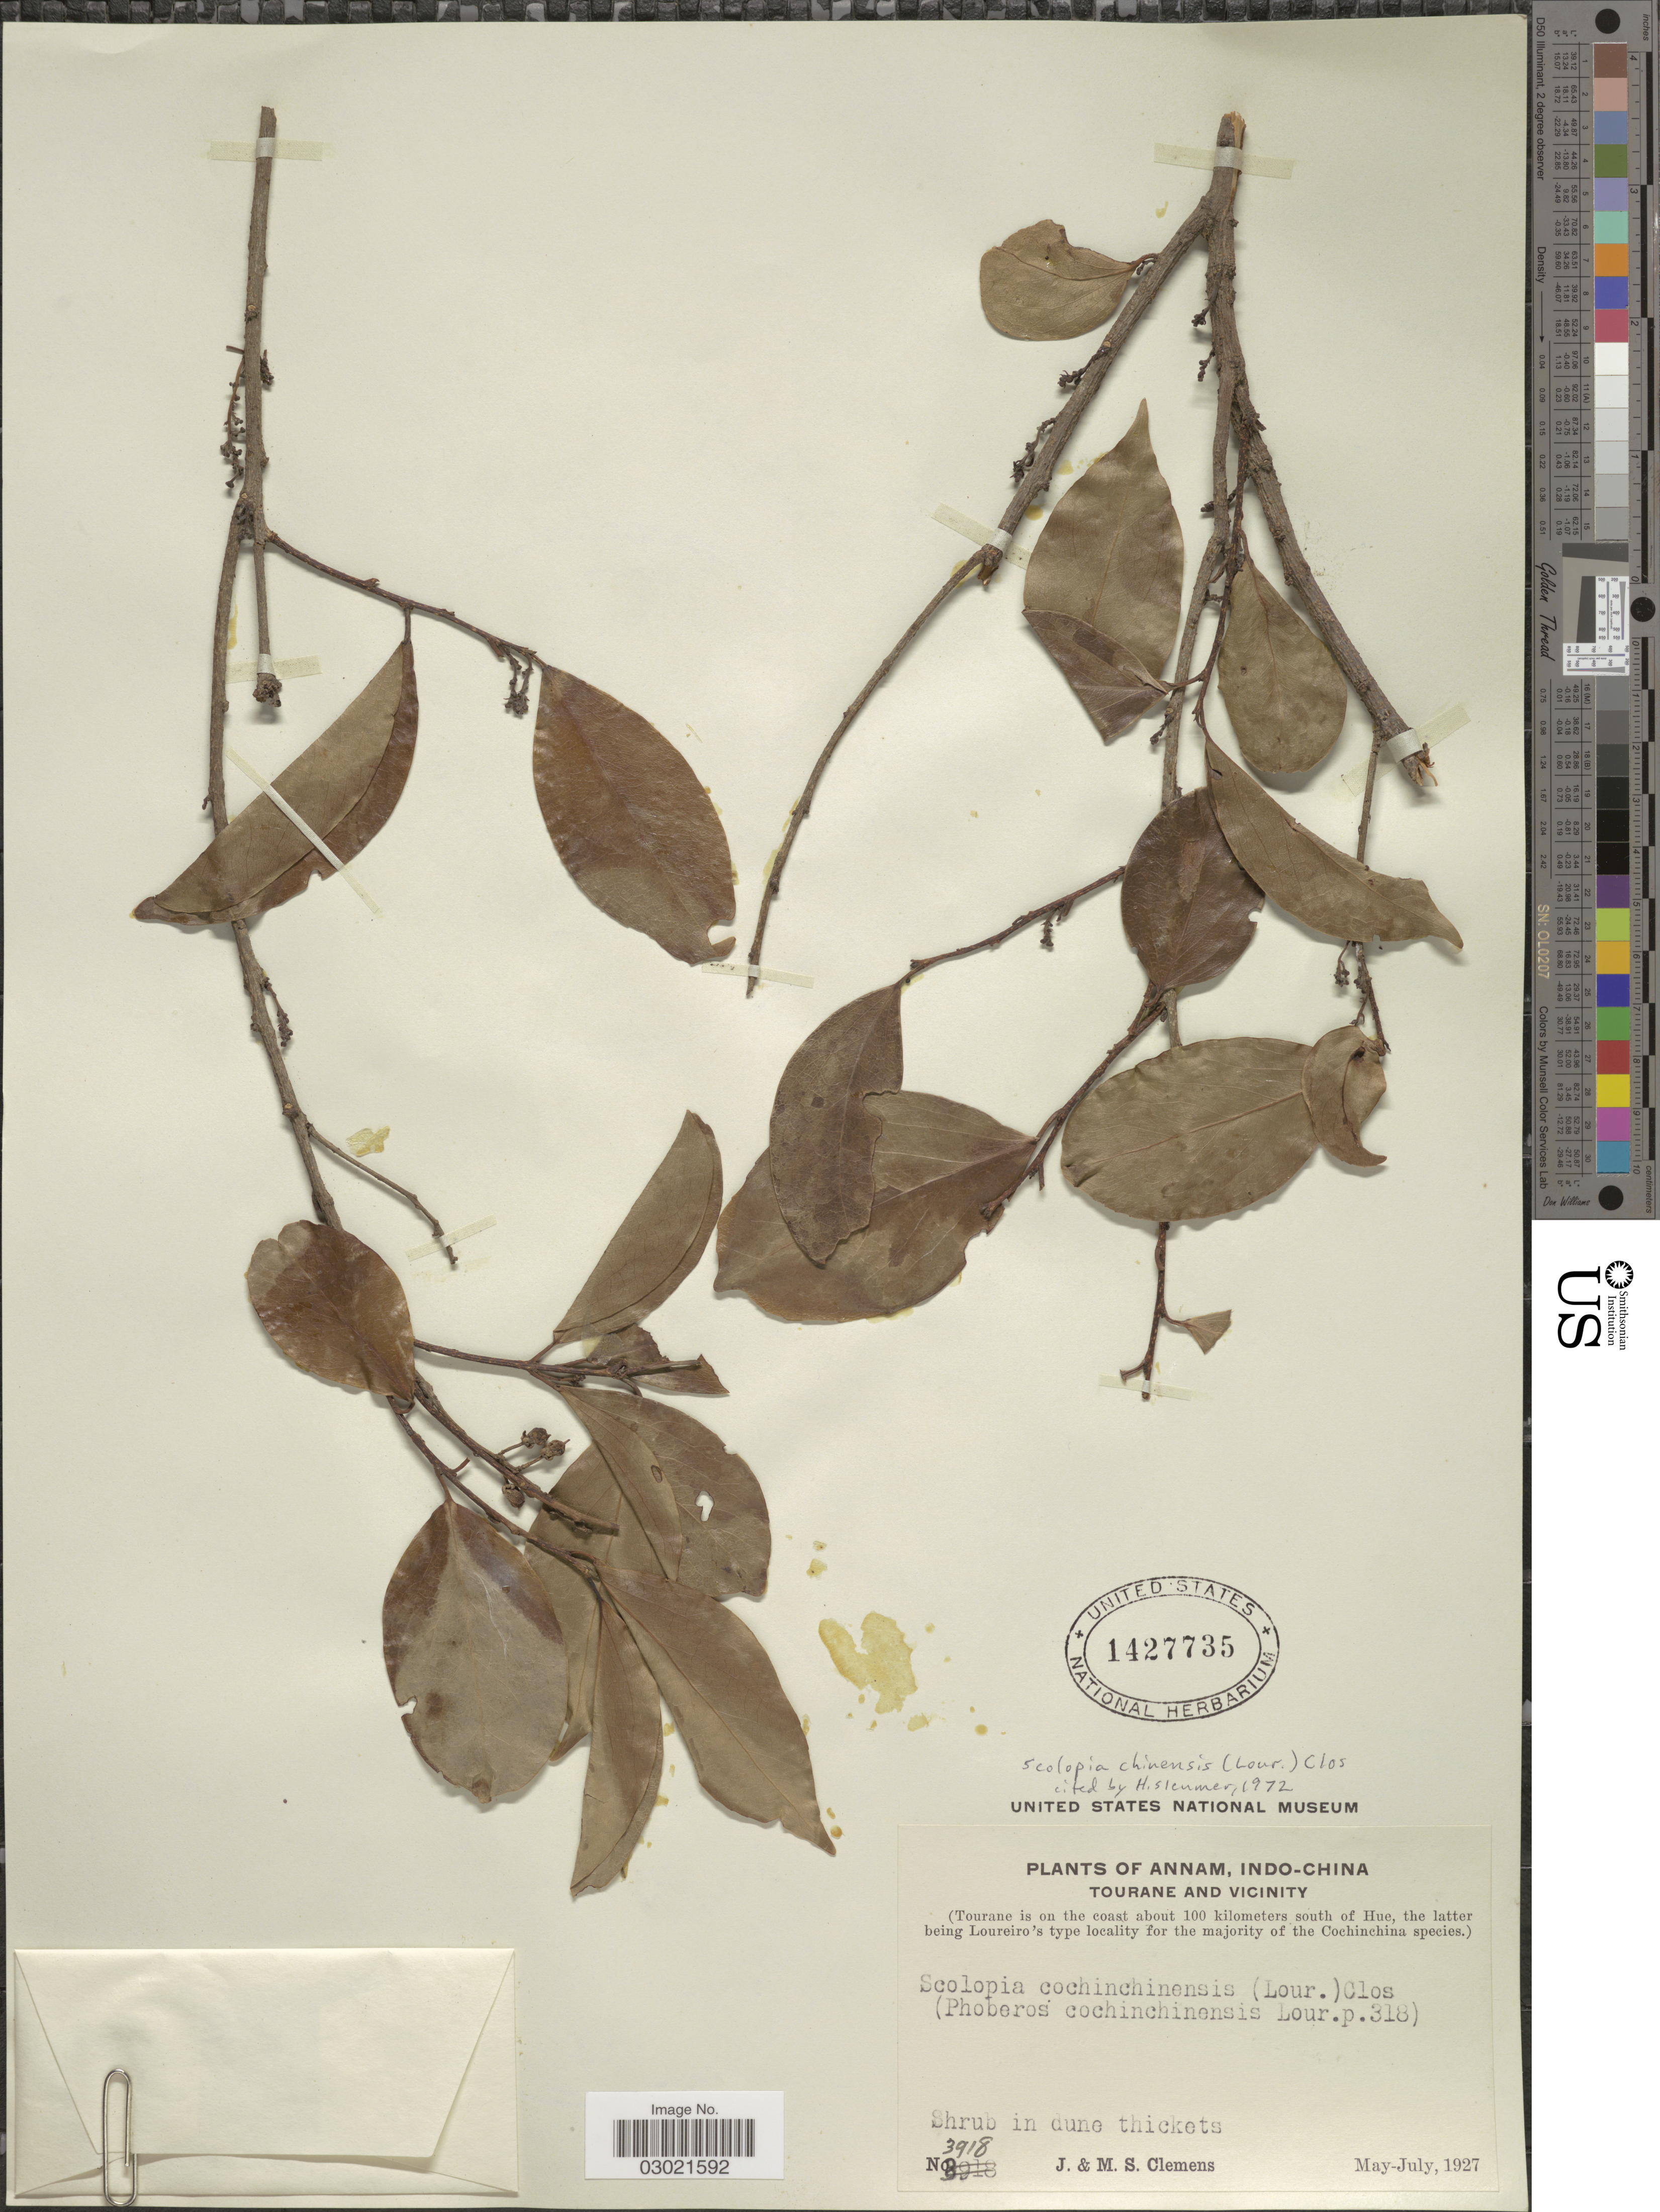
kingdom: Plantae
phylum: Tracheophyta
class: Magnoliopsida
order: Malpighiales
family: Salicaceae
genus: Scolopia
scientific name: Scolopia chinensis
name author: (Lour.) Clos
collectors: J. Clemens & M. S. Clemens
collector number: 3918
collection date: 1927-05/1927-07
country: Vietnam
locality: Annam, Indo-China. Tourane and Vicinity. (Touraine is on the coast about 100 kilometers south of Hue, the latter being Loureiro's type locality for the majority of the Cochinchina species).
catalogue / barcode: US 1427735